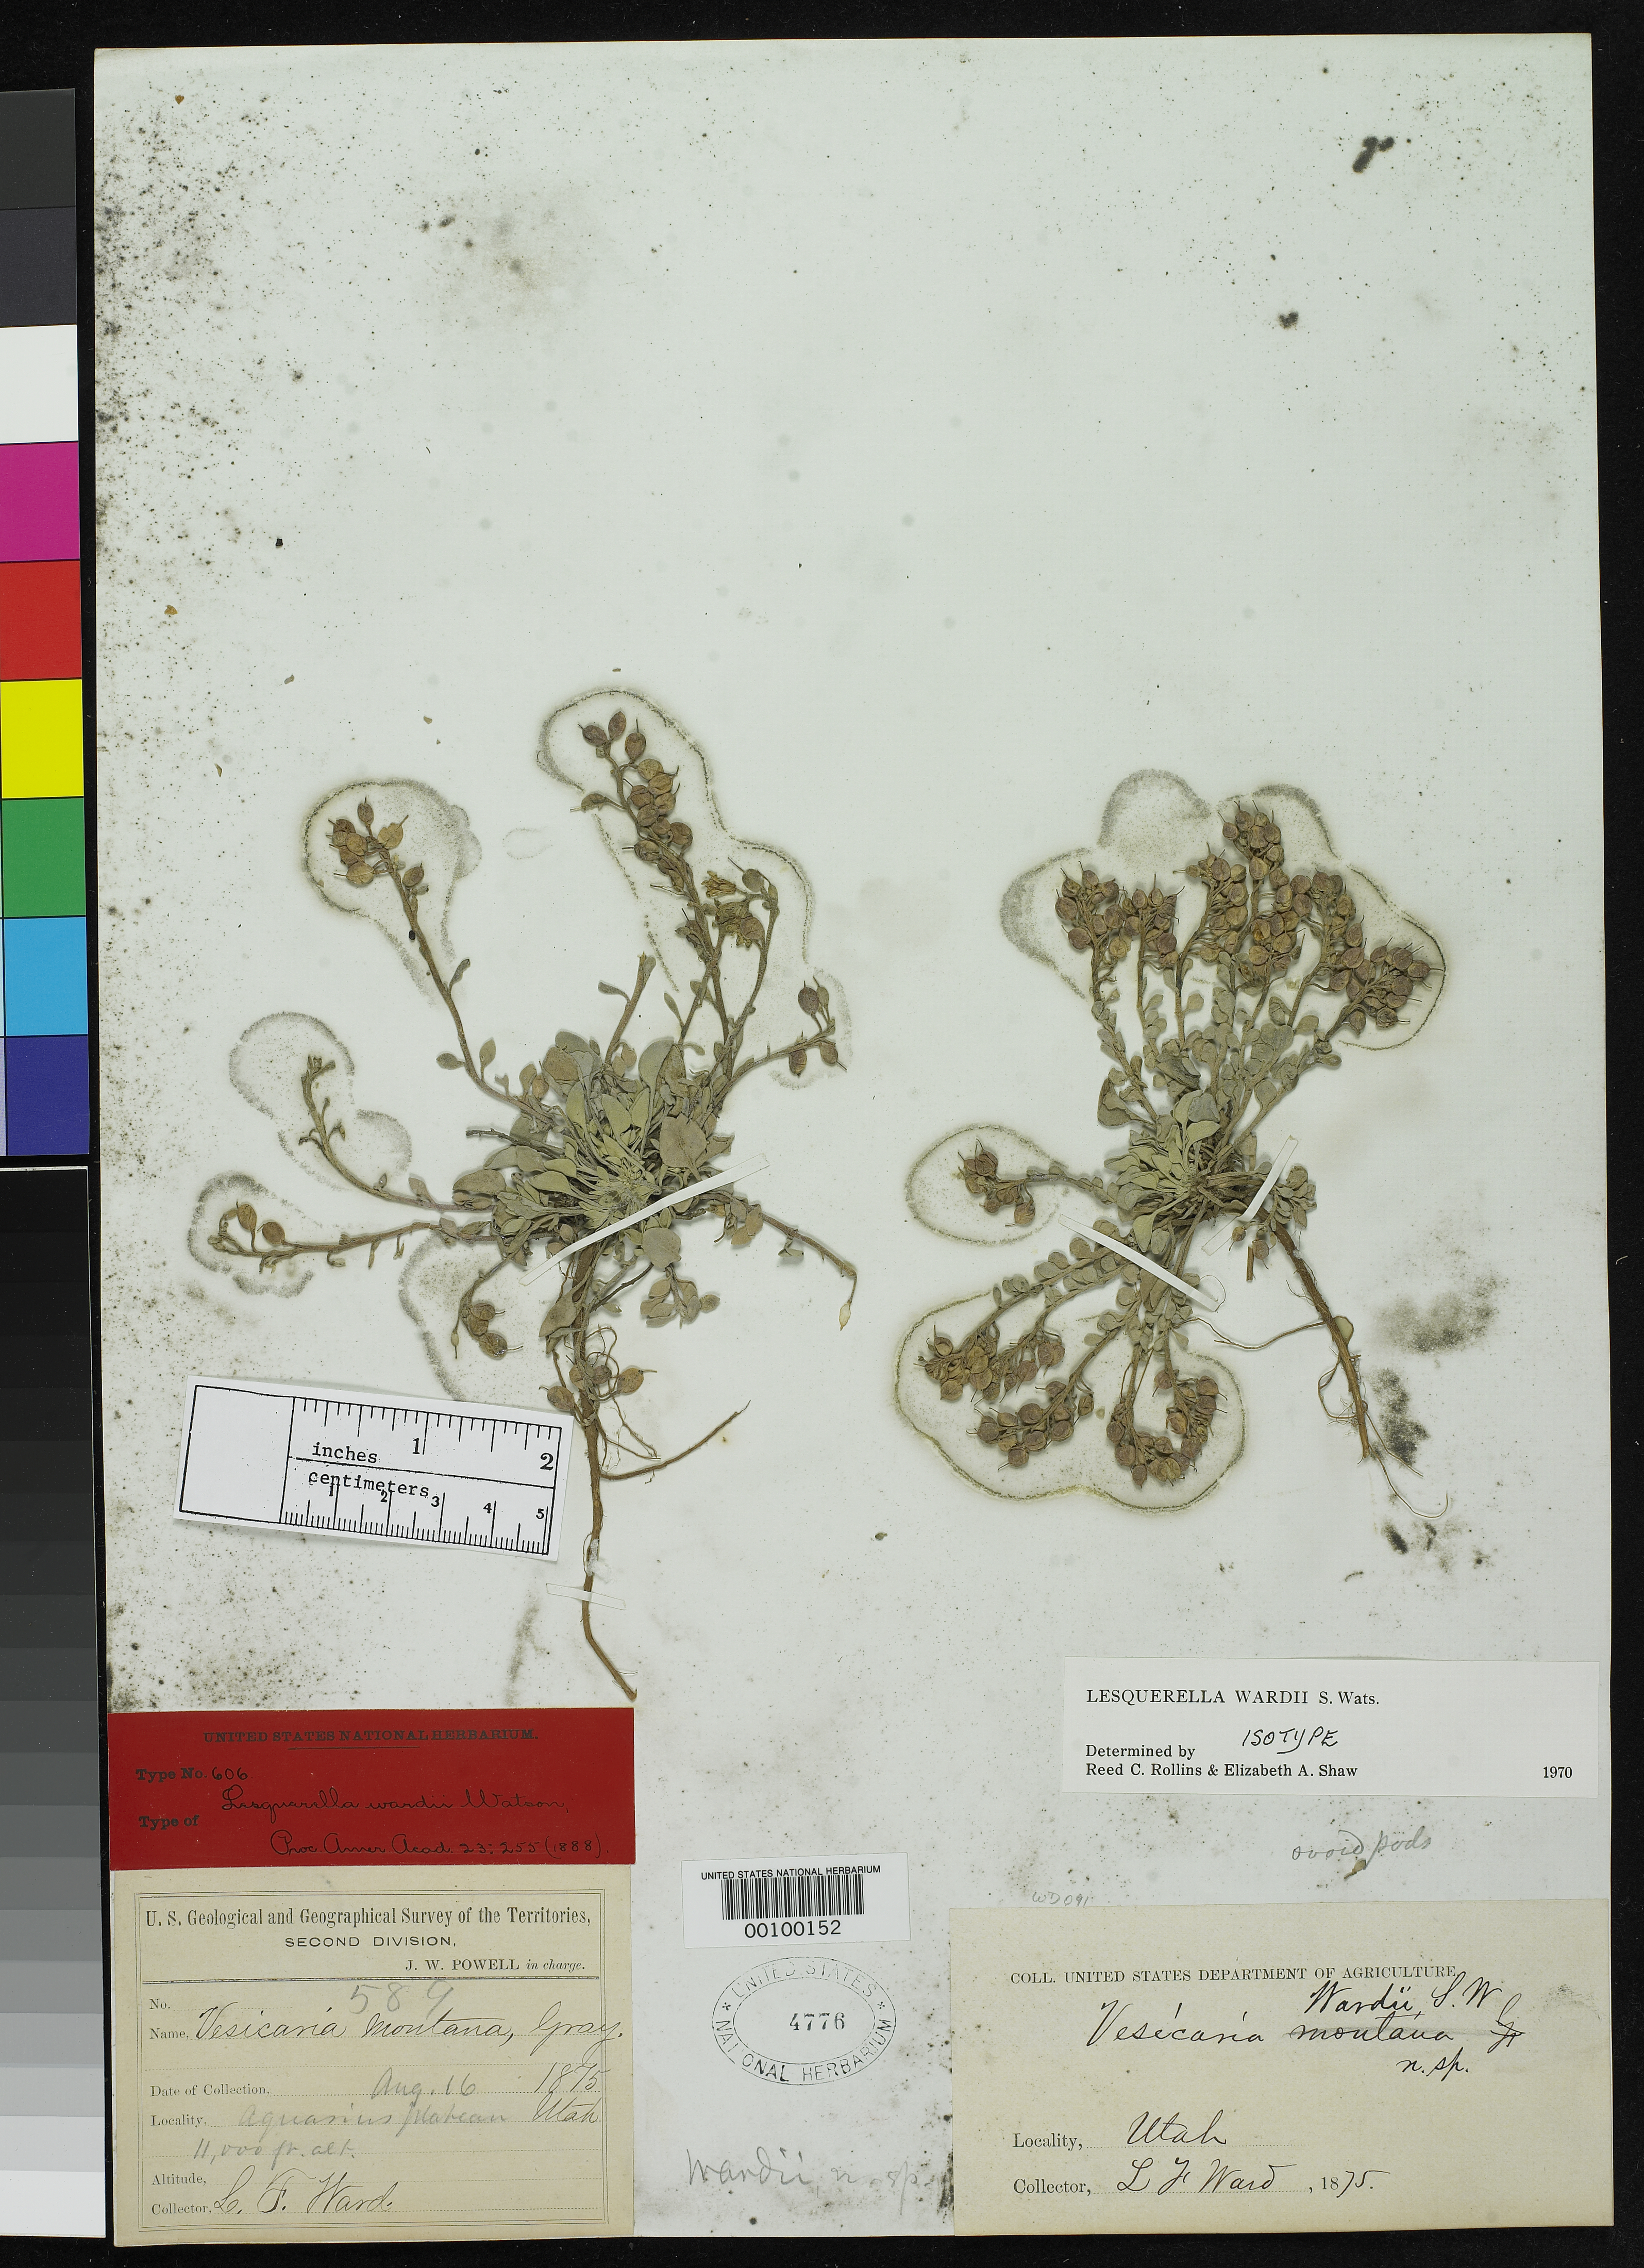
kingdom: Plantae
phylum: Tracheophyta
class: Magnoliopsida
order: Brassicales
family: Brassicaceae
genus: Lesquerella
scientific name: Lesquerella wardii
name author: S. Watson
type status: Type Collection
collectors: L. F. Ward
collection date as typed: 16 Aug 1875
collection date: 1875-08-16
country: United States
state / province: Arizona / Utah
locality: Aquarius Plateau.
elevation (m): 3353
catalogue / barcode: US 4776